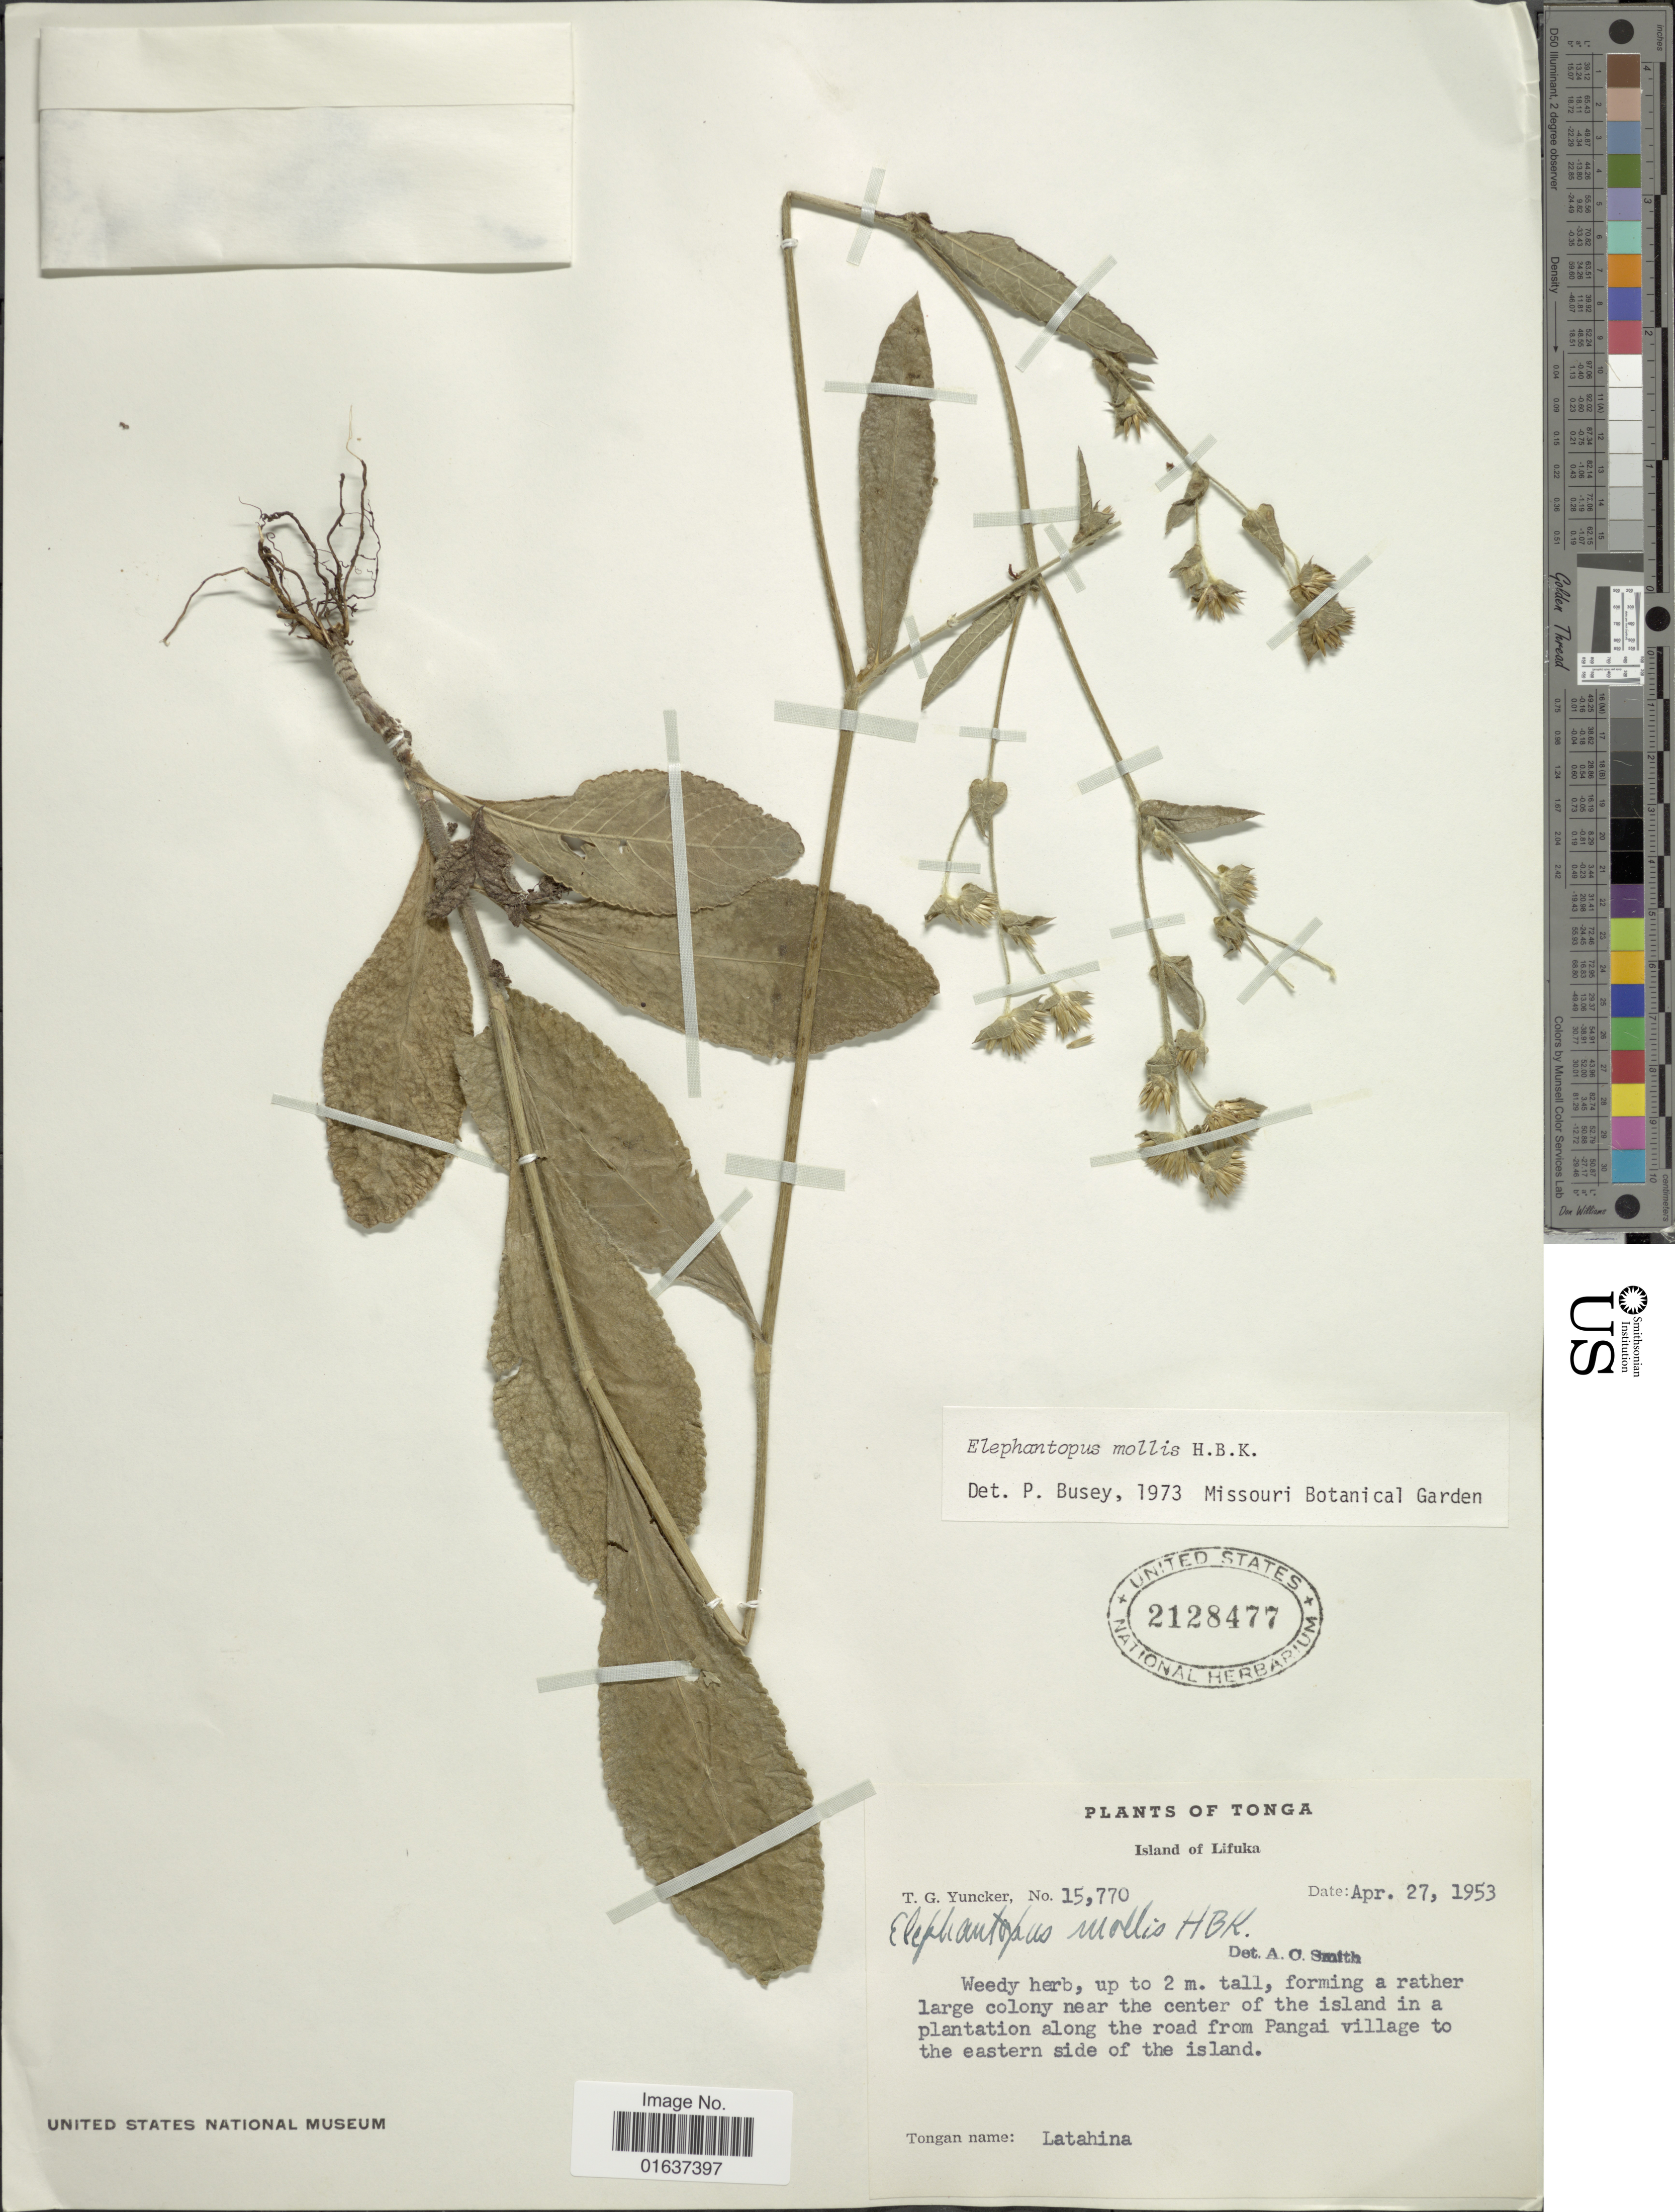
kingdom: Plantae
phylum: Tracheophyta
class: Magnoliopsida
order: Asterales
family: Asteraceae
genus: Elephantopus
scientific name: Elephantopus mollis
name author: Kunth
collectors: T. G. Yuncker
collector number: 15770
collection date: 1953-04-27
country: Tonga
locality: Island of Lifuka, forming a rather large colony near the center of the island in a plantation along the road from Pangai village to the eastern side of the island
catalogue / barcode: US 2128477